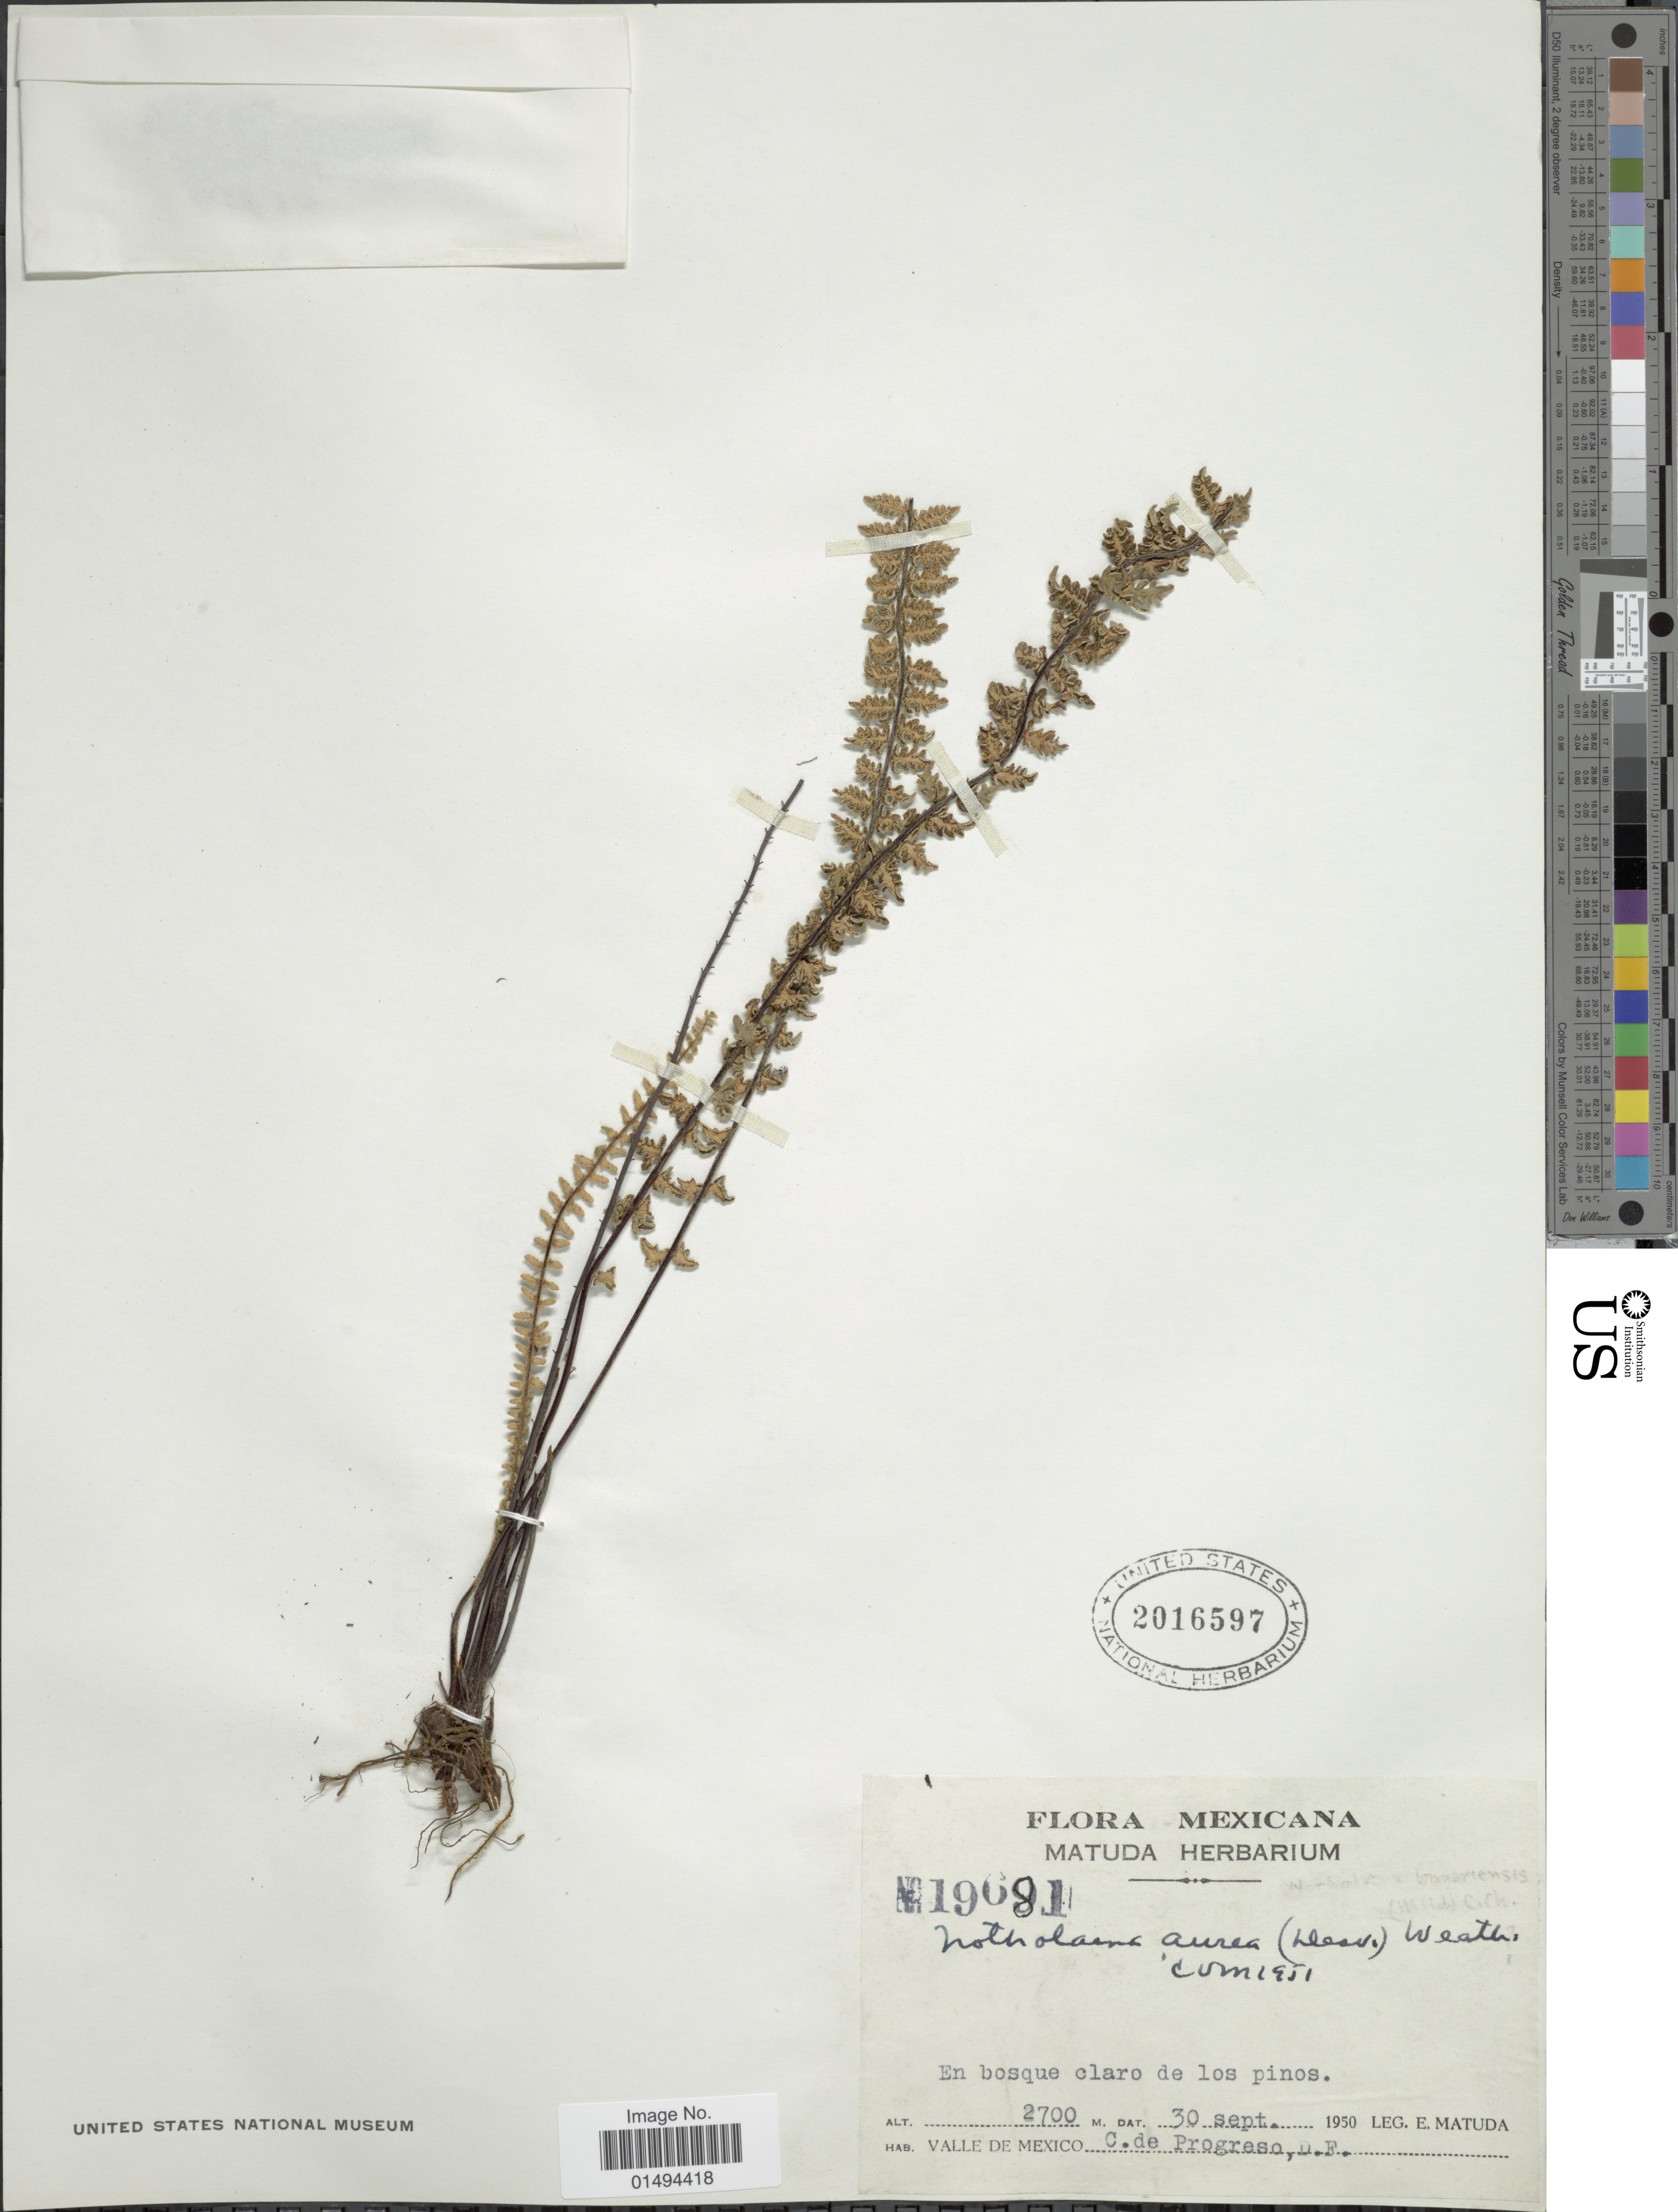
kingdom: Plantae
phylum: Tracheophyta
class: Polypodiopsida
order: Polypodiales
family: Pteridaceae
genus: Myriopteris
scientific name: Myriopteris aurea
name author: (Poir.) Grusz & Windham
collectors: E. Matuda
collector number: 19681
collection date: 1950-09-30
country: Mexico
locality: Valle De Mexico, En bosque claro de los pinos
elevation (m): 2700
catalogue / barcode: US 2016597